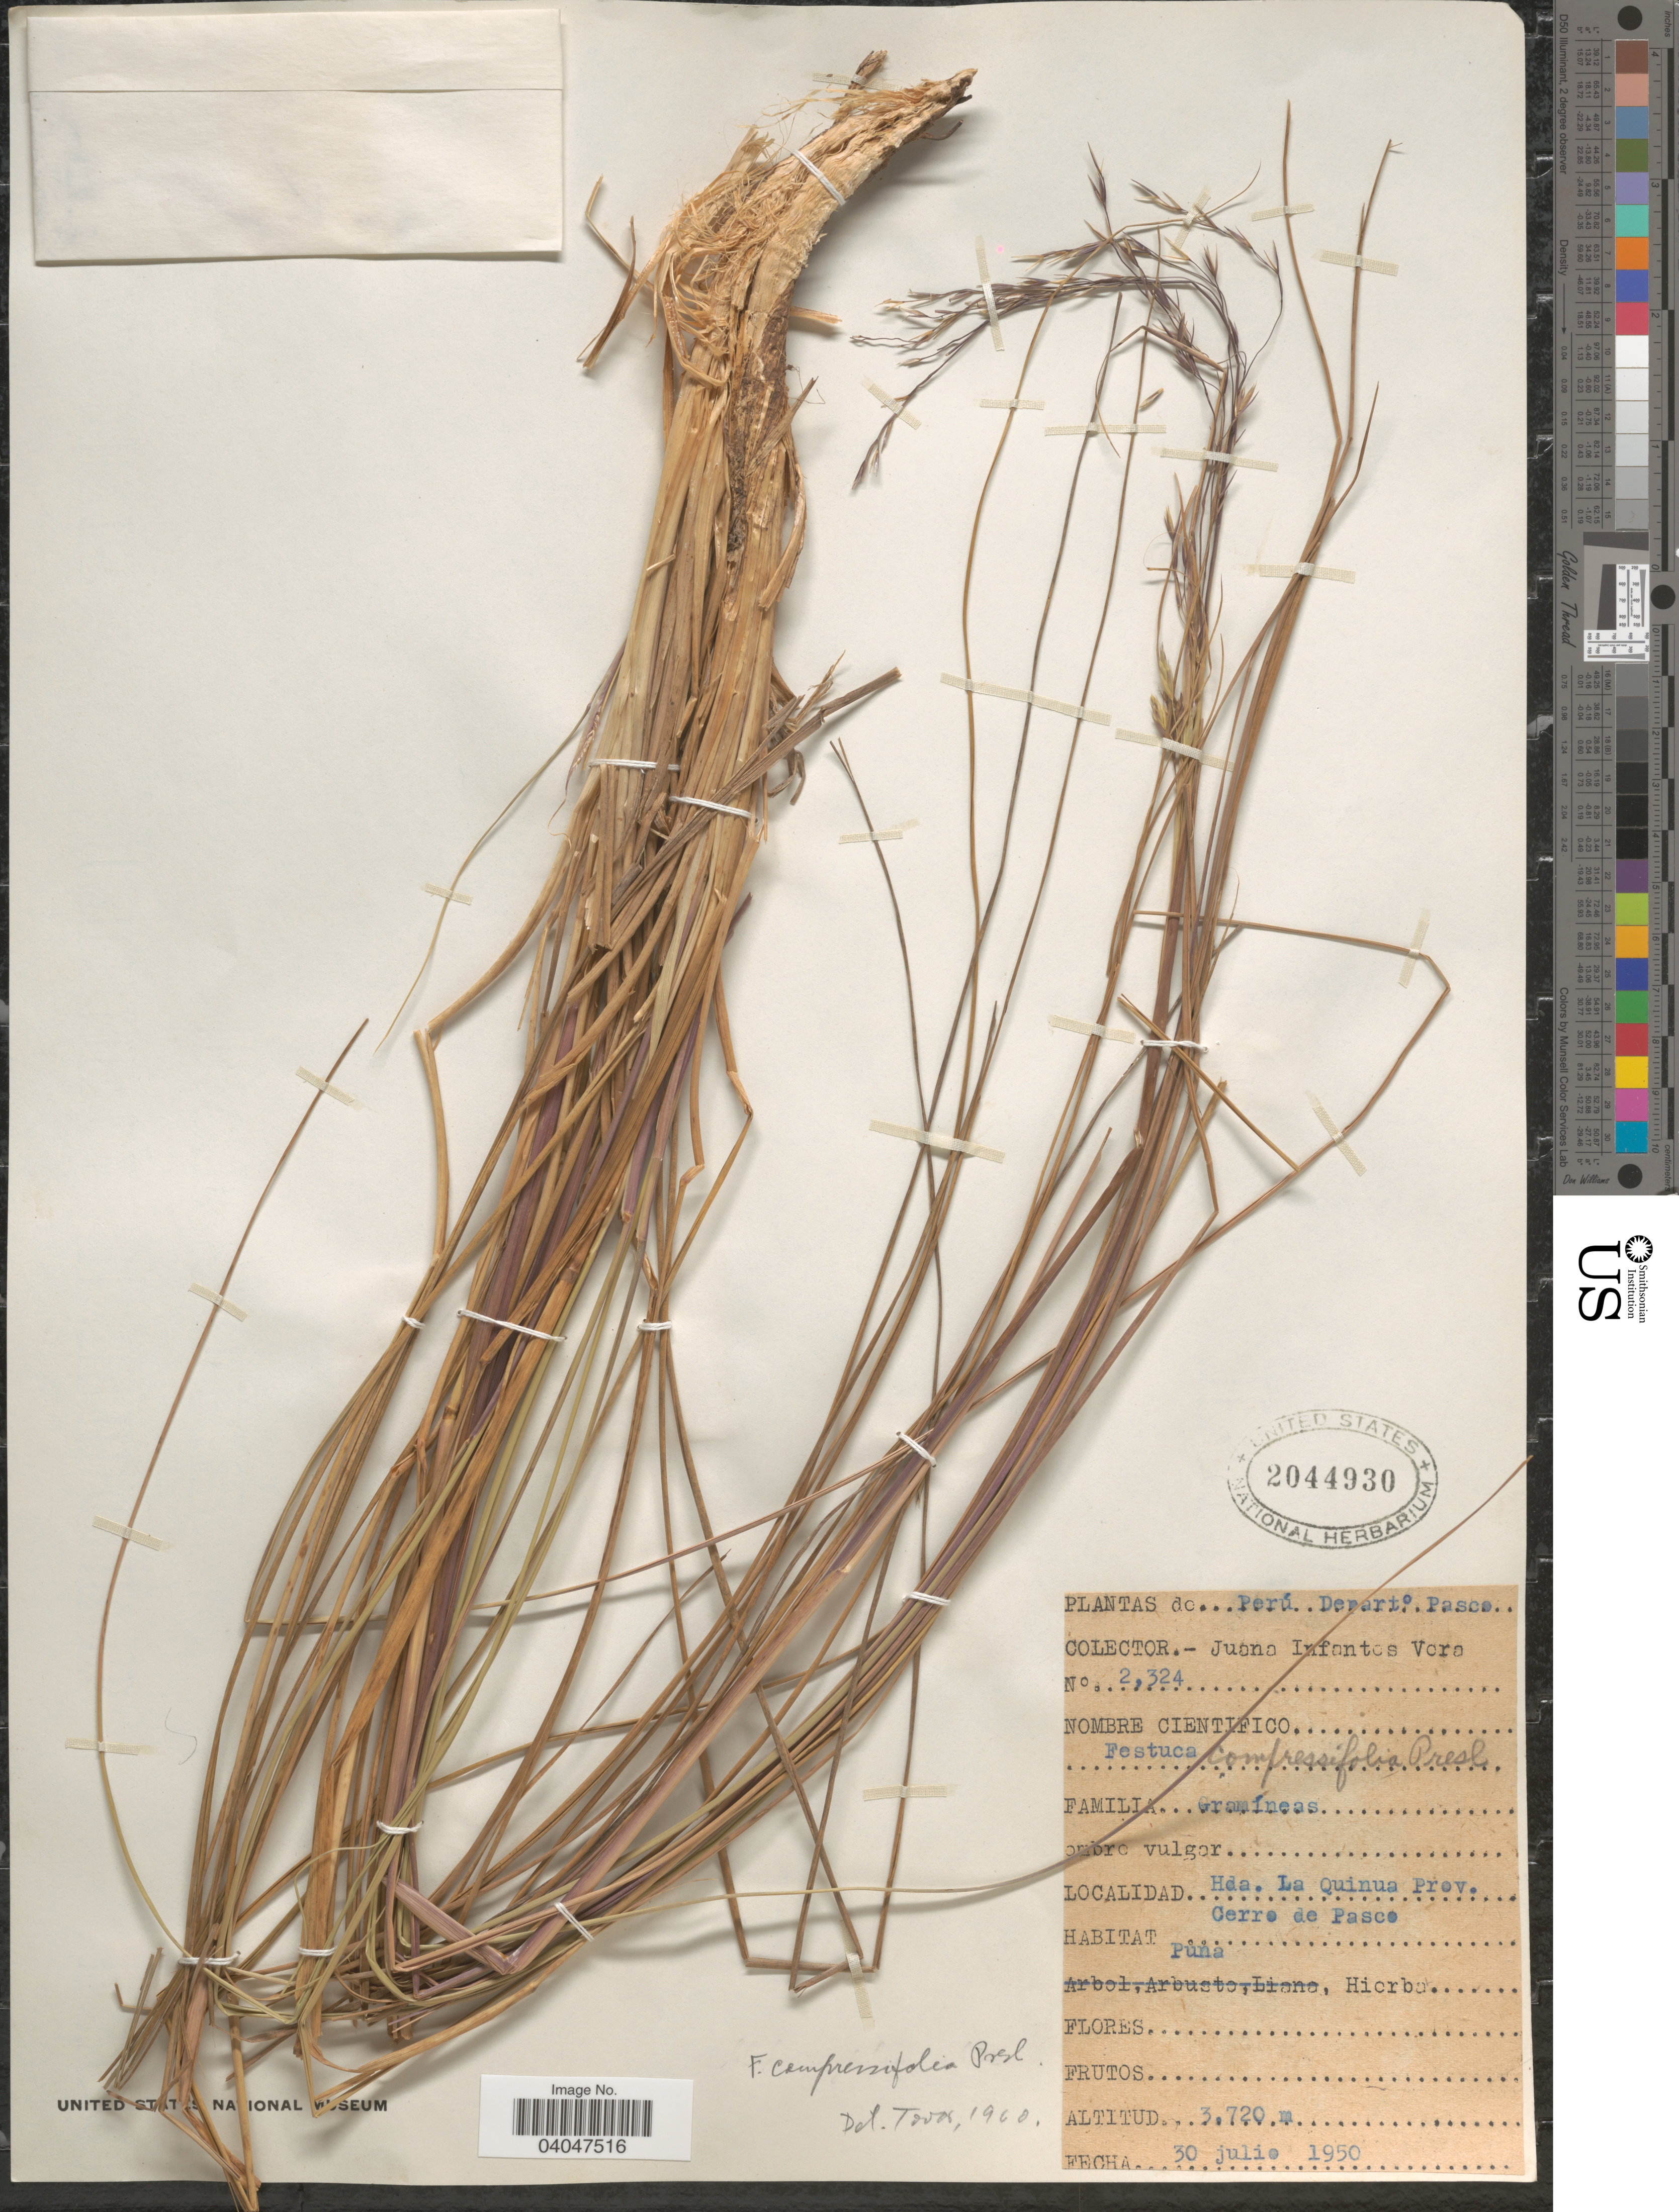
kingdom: Plantae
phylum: Tracheophyta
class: Liliopsida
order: Poales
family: Poaceae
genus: Festuca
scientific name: Festuca compressifolia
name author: J. Presl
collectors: J. Infantes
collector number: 2324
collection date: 1950-07-30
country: Peru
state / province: Pasco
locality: Depart. Pasco. Hda. La Quinua Prov. Cerro de Pasco.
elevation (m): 3720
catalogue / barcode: US 2044930